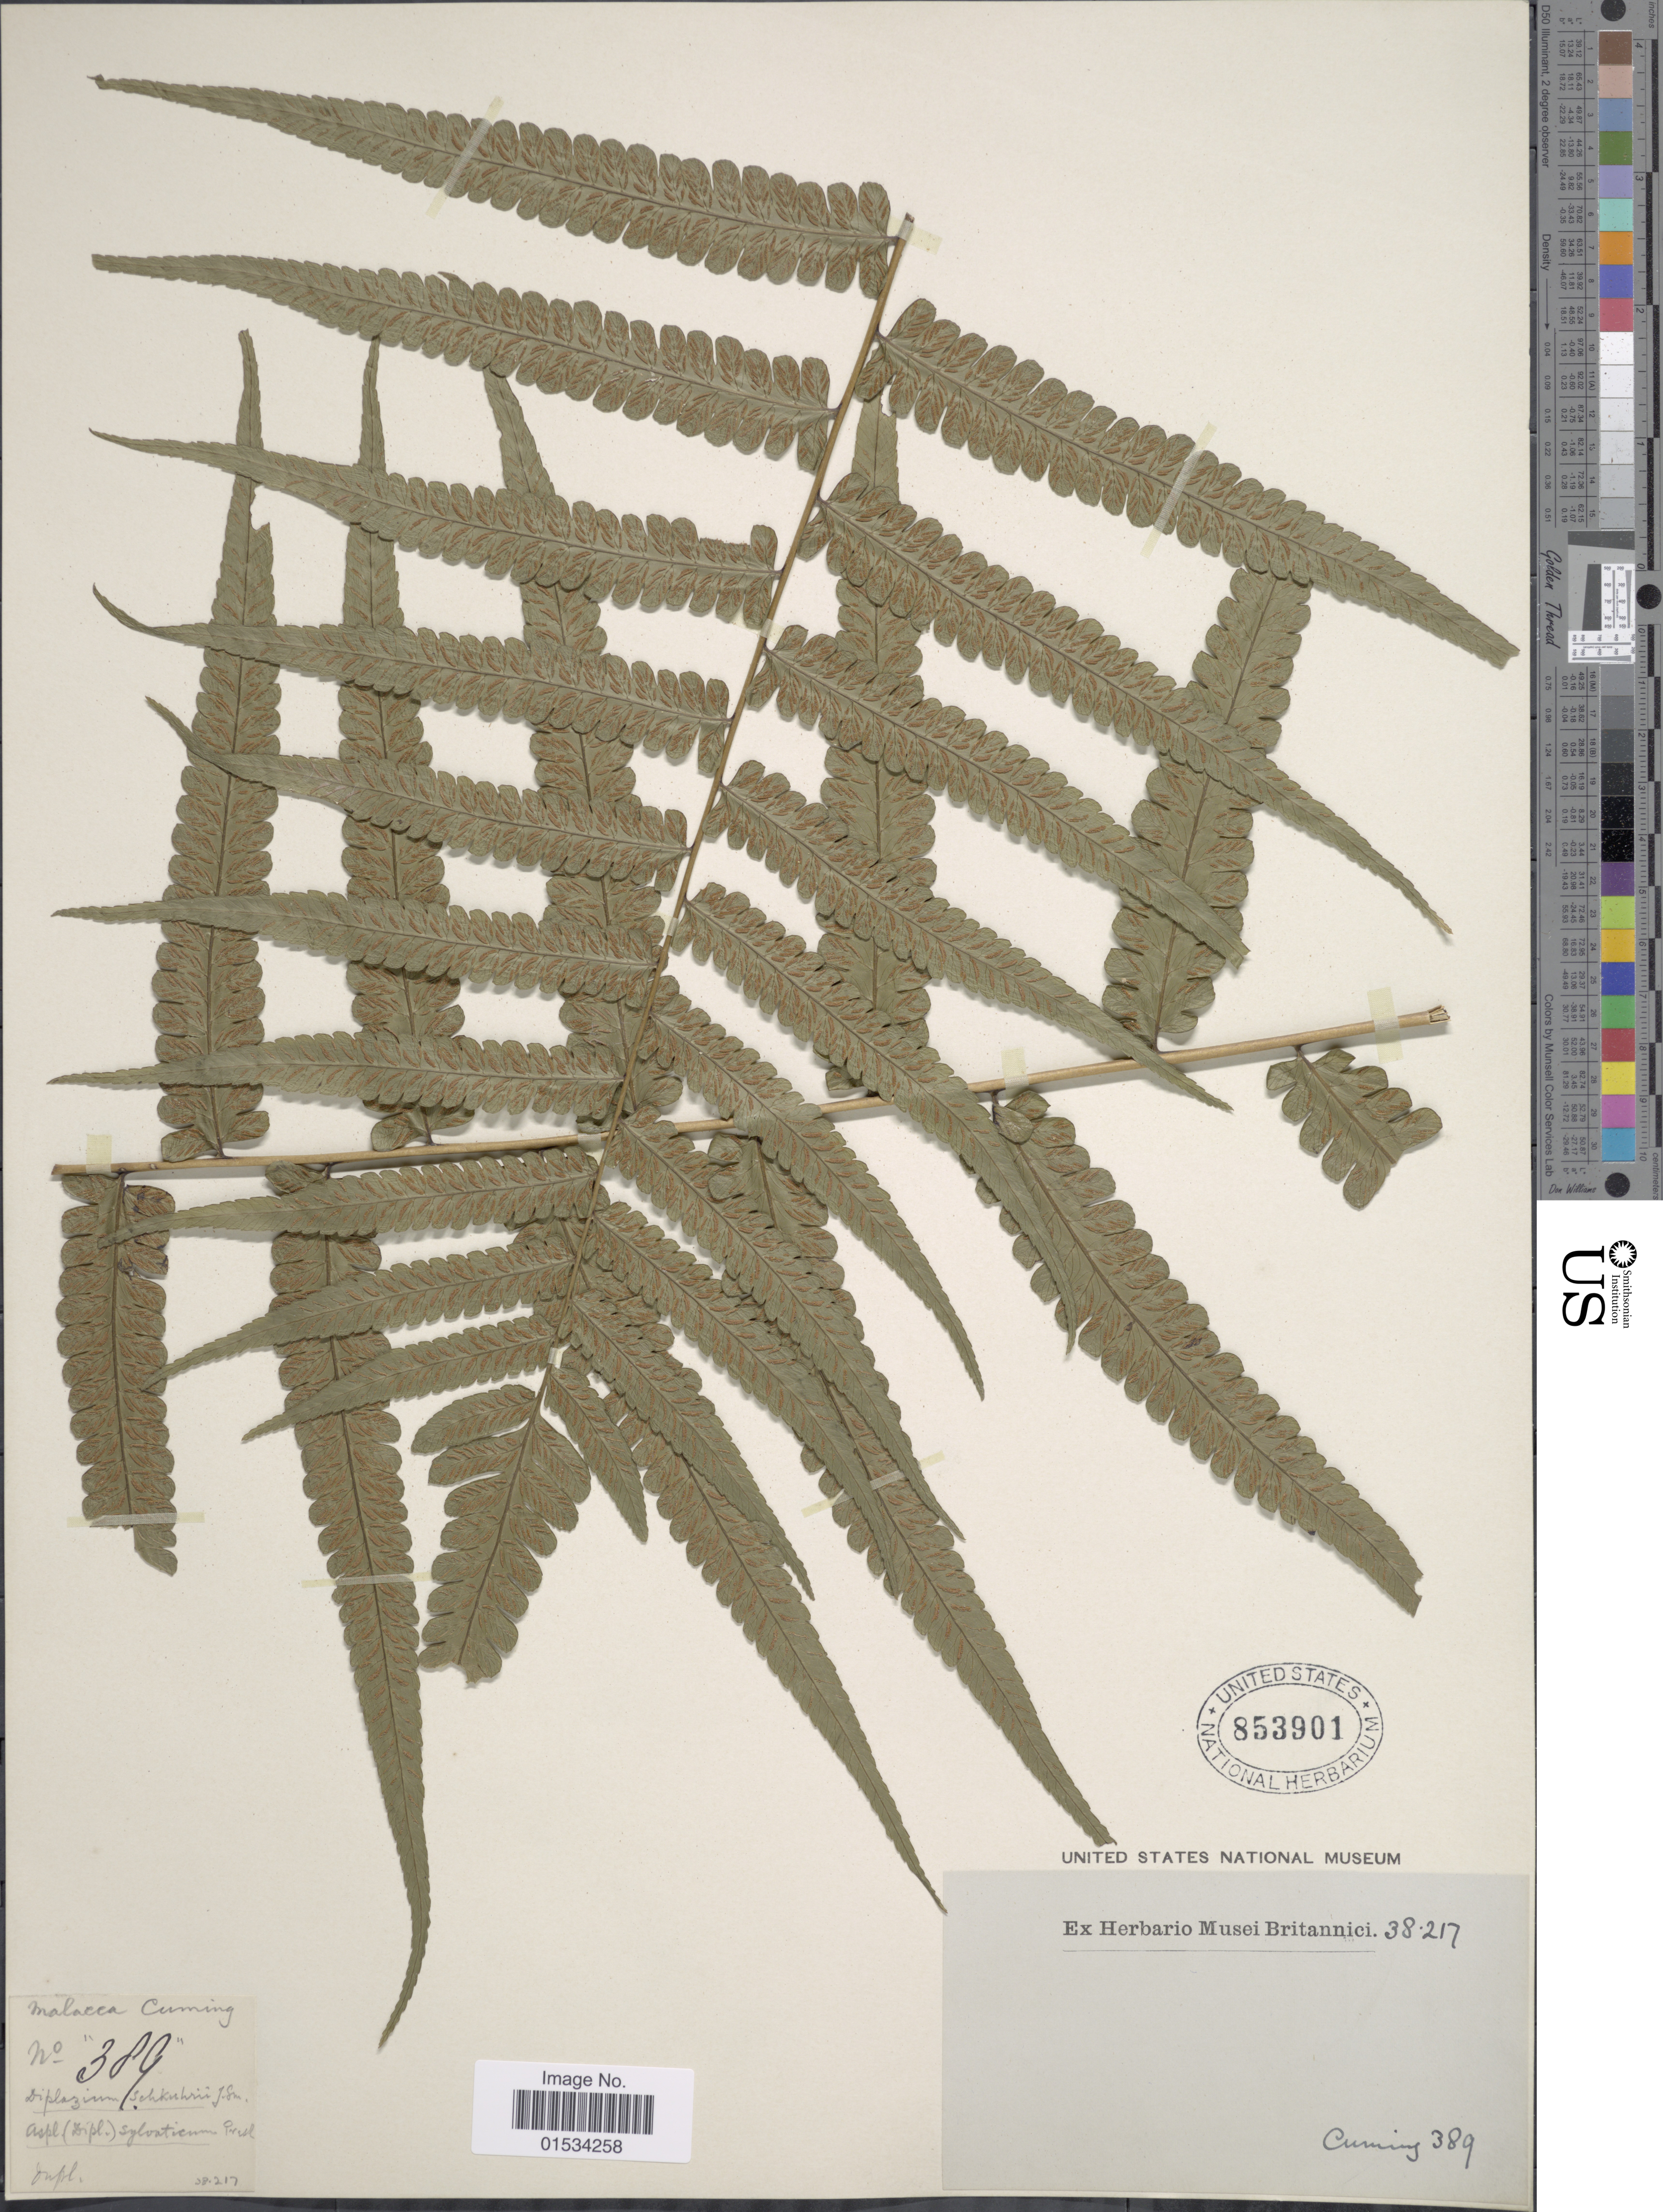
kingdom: Plantae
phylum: Tracheophyta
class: Polypodiopsida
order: Polypodiales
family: Athyriaceae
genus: Diplazium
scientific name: Diplazium silvaticum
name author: Christ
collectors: -. Cuming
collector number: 389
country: Malaysia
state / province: Melaka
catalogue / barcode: US 853901